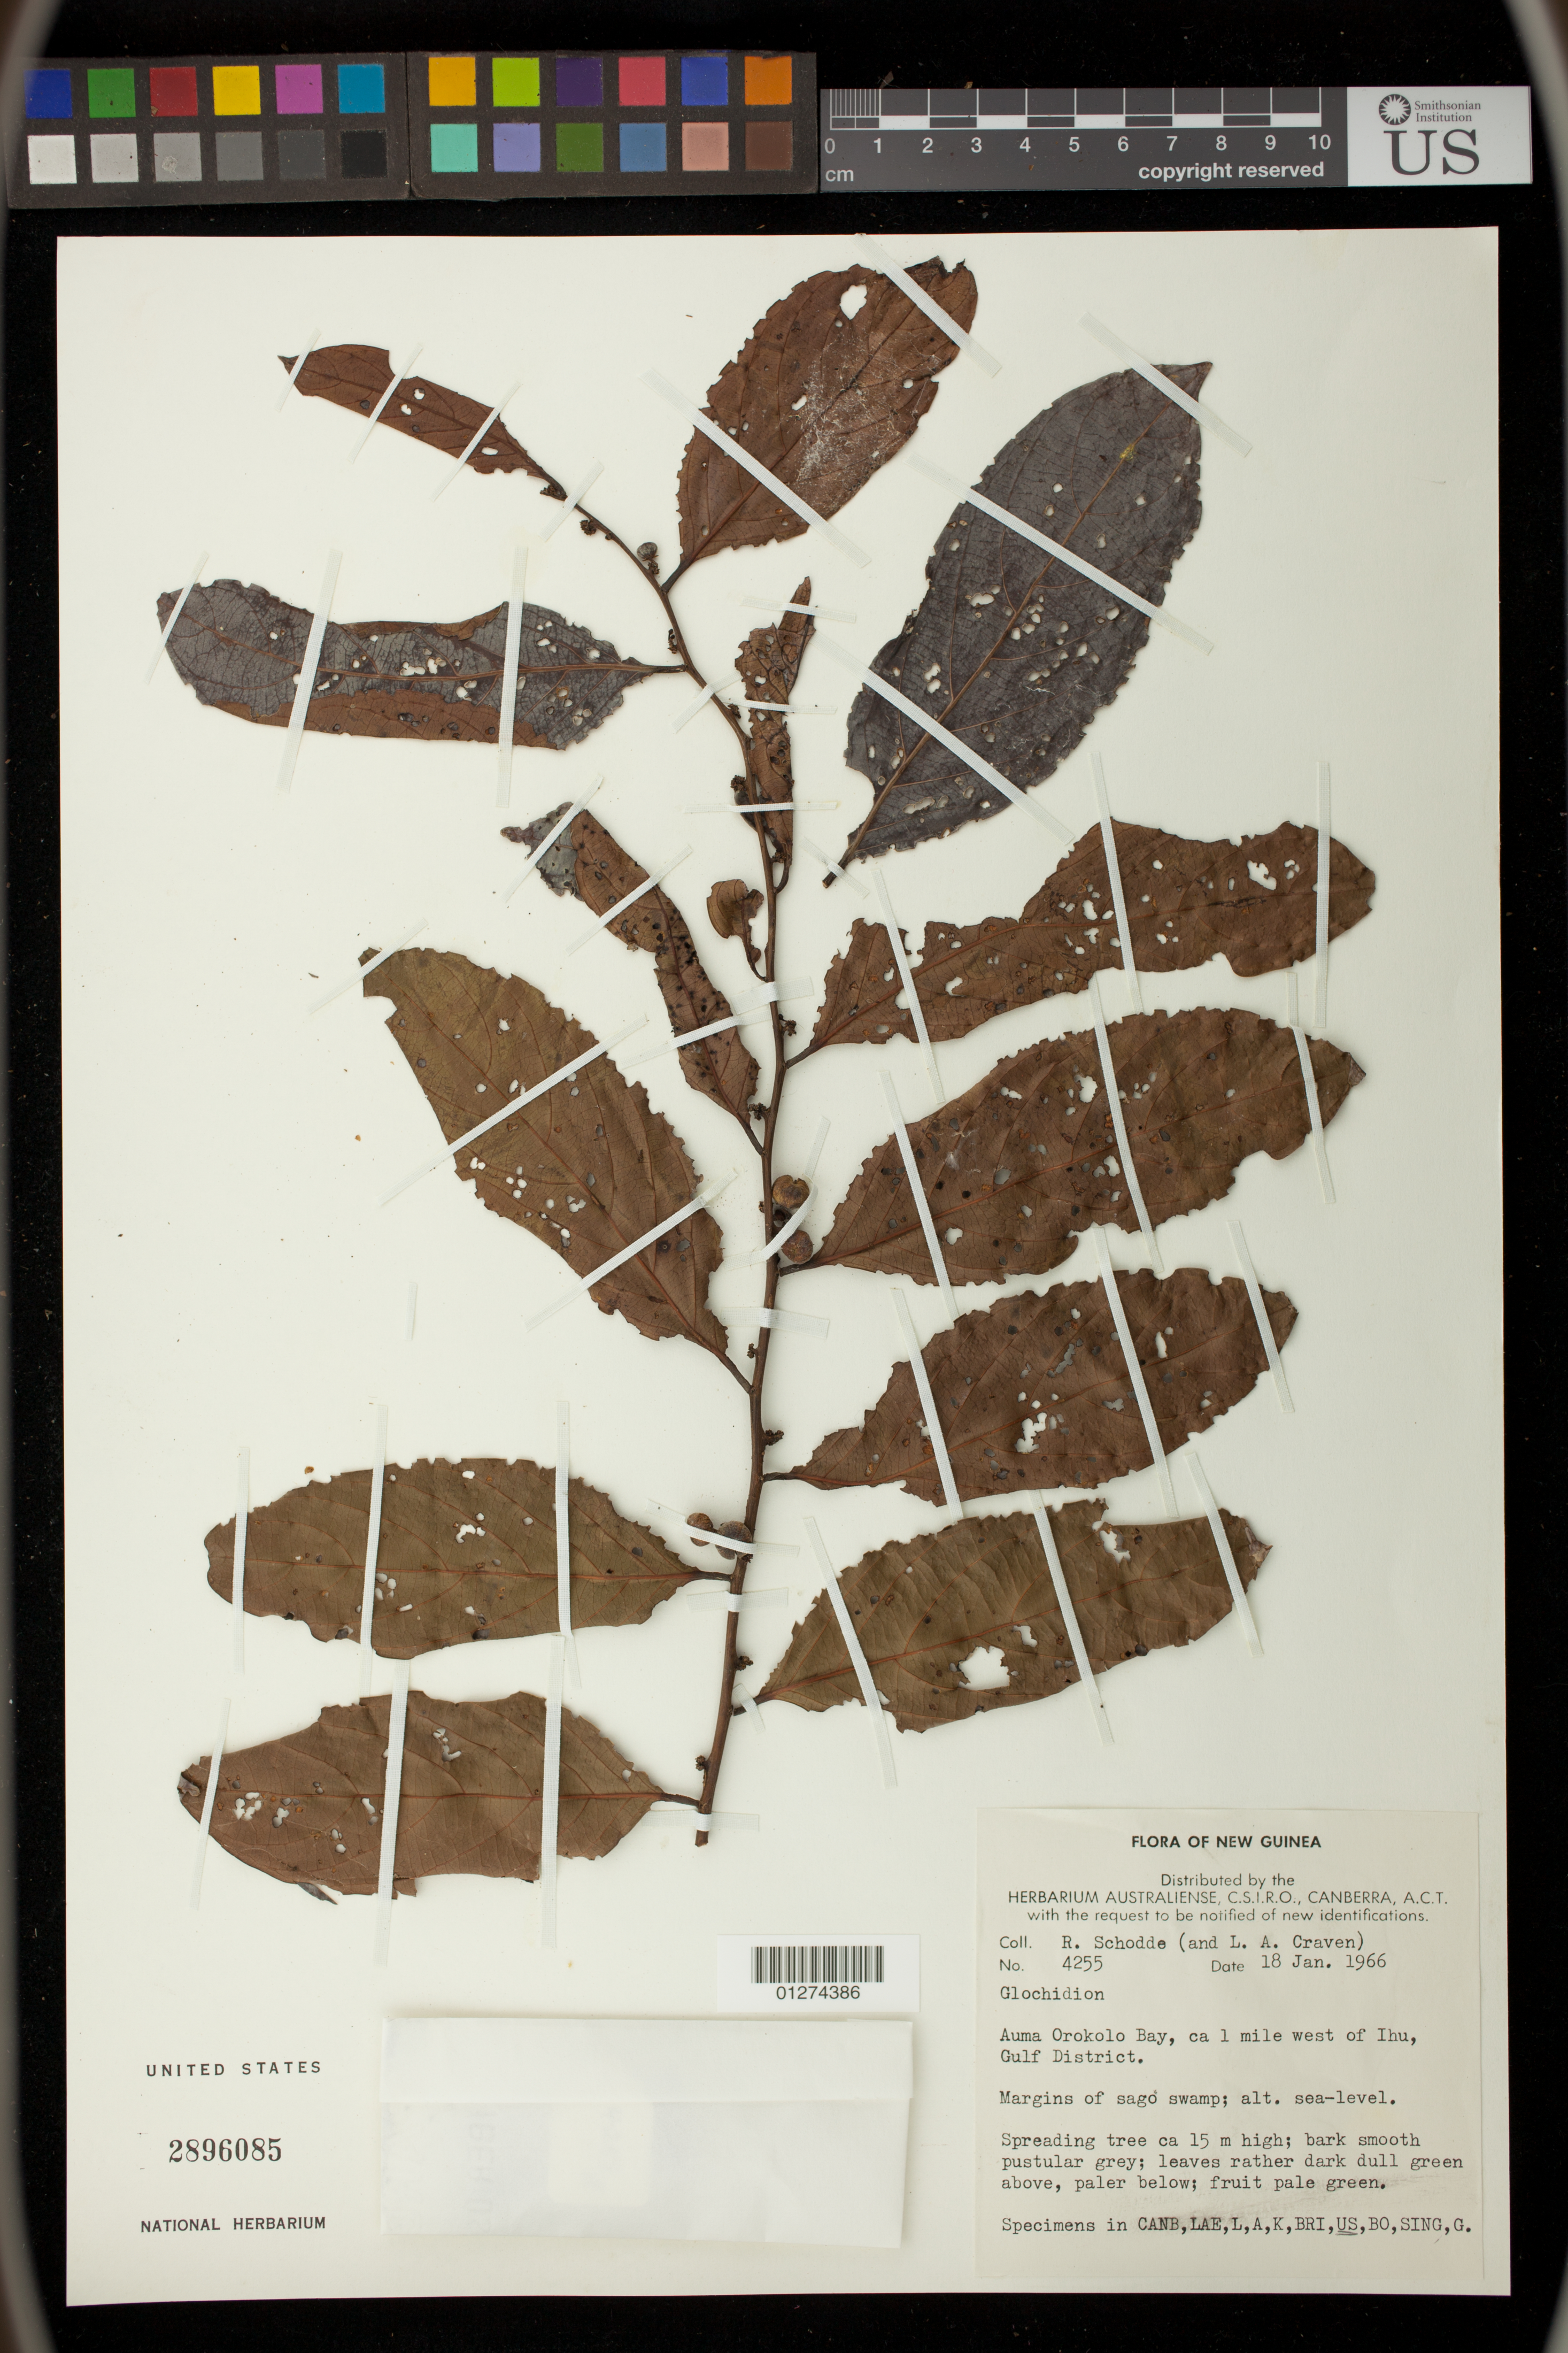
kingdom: Plantae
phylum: Tracheophyta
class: Magnoliopsida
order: Malpighiales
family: Phyllanthaceae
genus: Glochidion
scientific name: Glochidion sp.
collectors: L. A. Craven & L. Craven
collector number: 4255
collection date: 1966-01-18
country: Papua New Guinea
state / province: Gulf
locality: Auma, Orokolo Bay, ca 1 mile west of Ihu, Gulf District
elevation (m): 0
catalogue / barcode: US 2896085